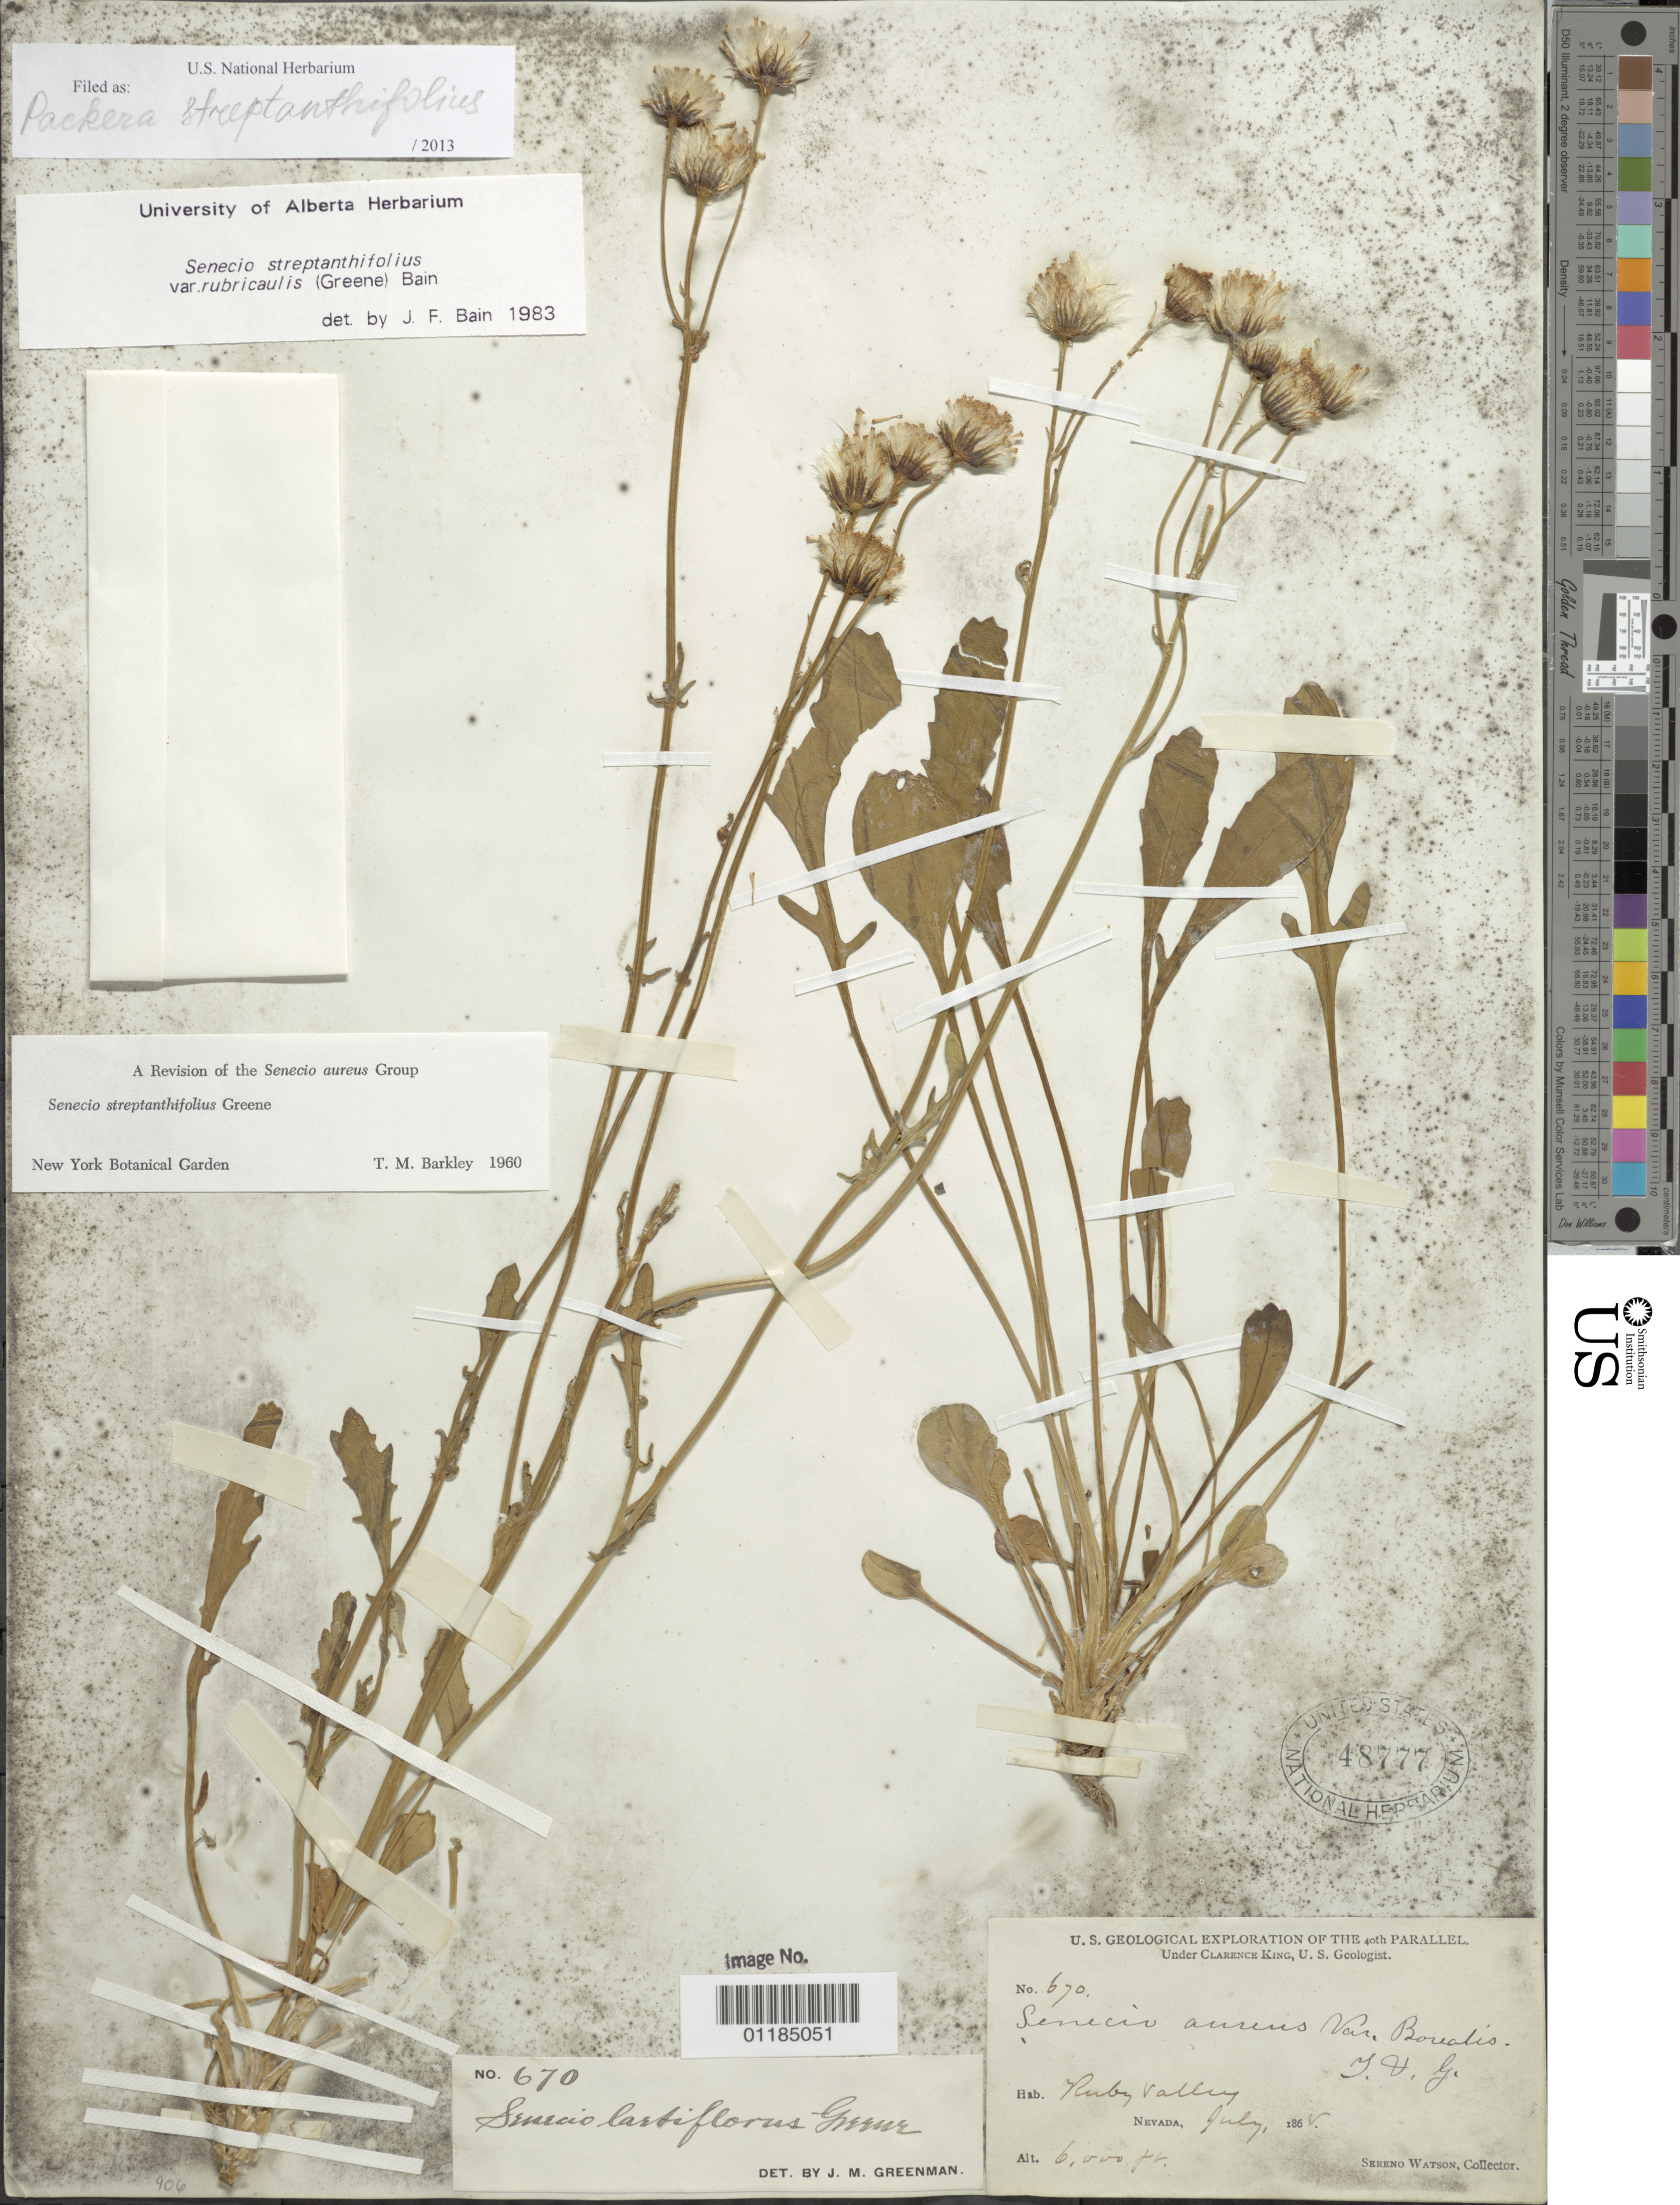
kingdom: Plantae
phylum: Tracheophyta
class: Magnoliopsida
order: Asterales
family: Asteraceae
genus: Packera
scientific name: Packera streptanthifolia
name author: (Greene) W.A. Weber & Á. Löve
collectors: S. Watson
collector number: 670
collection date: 1868-07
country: United States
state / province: Nevada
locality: Ruby Valley.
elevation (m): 1829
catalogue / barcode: US 48777